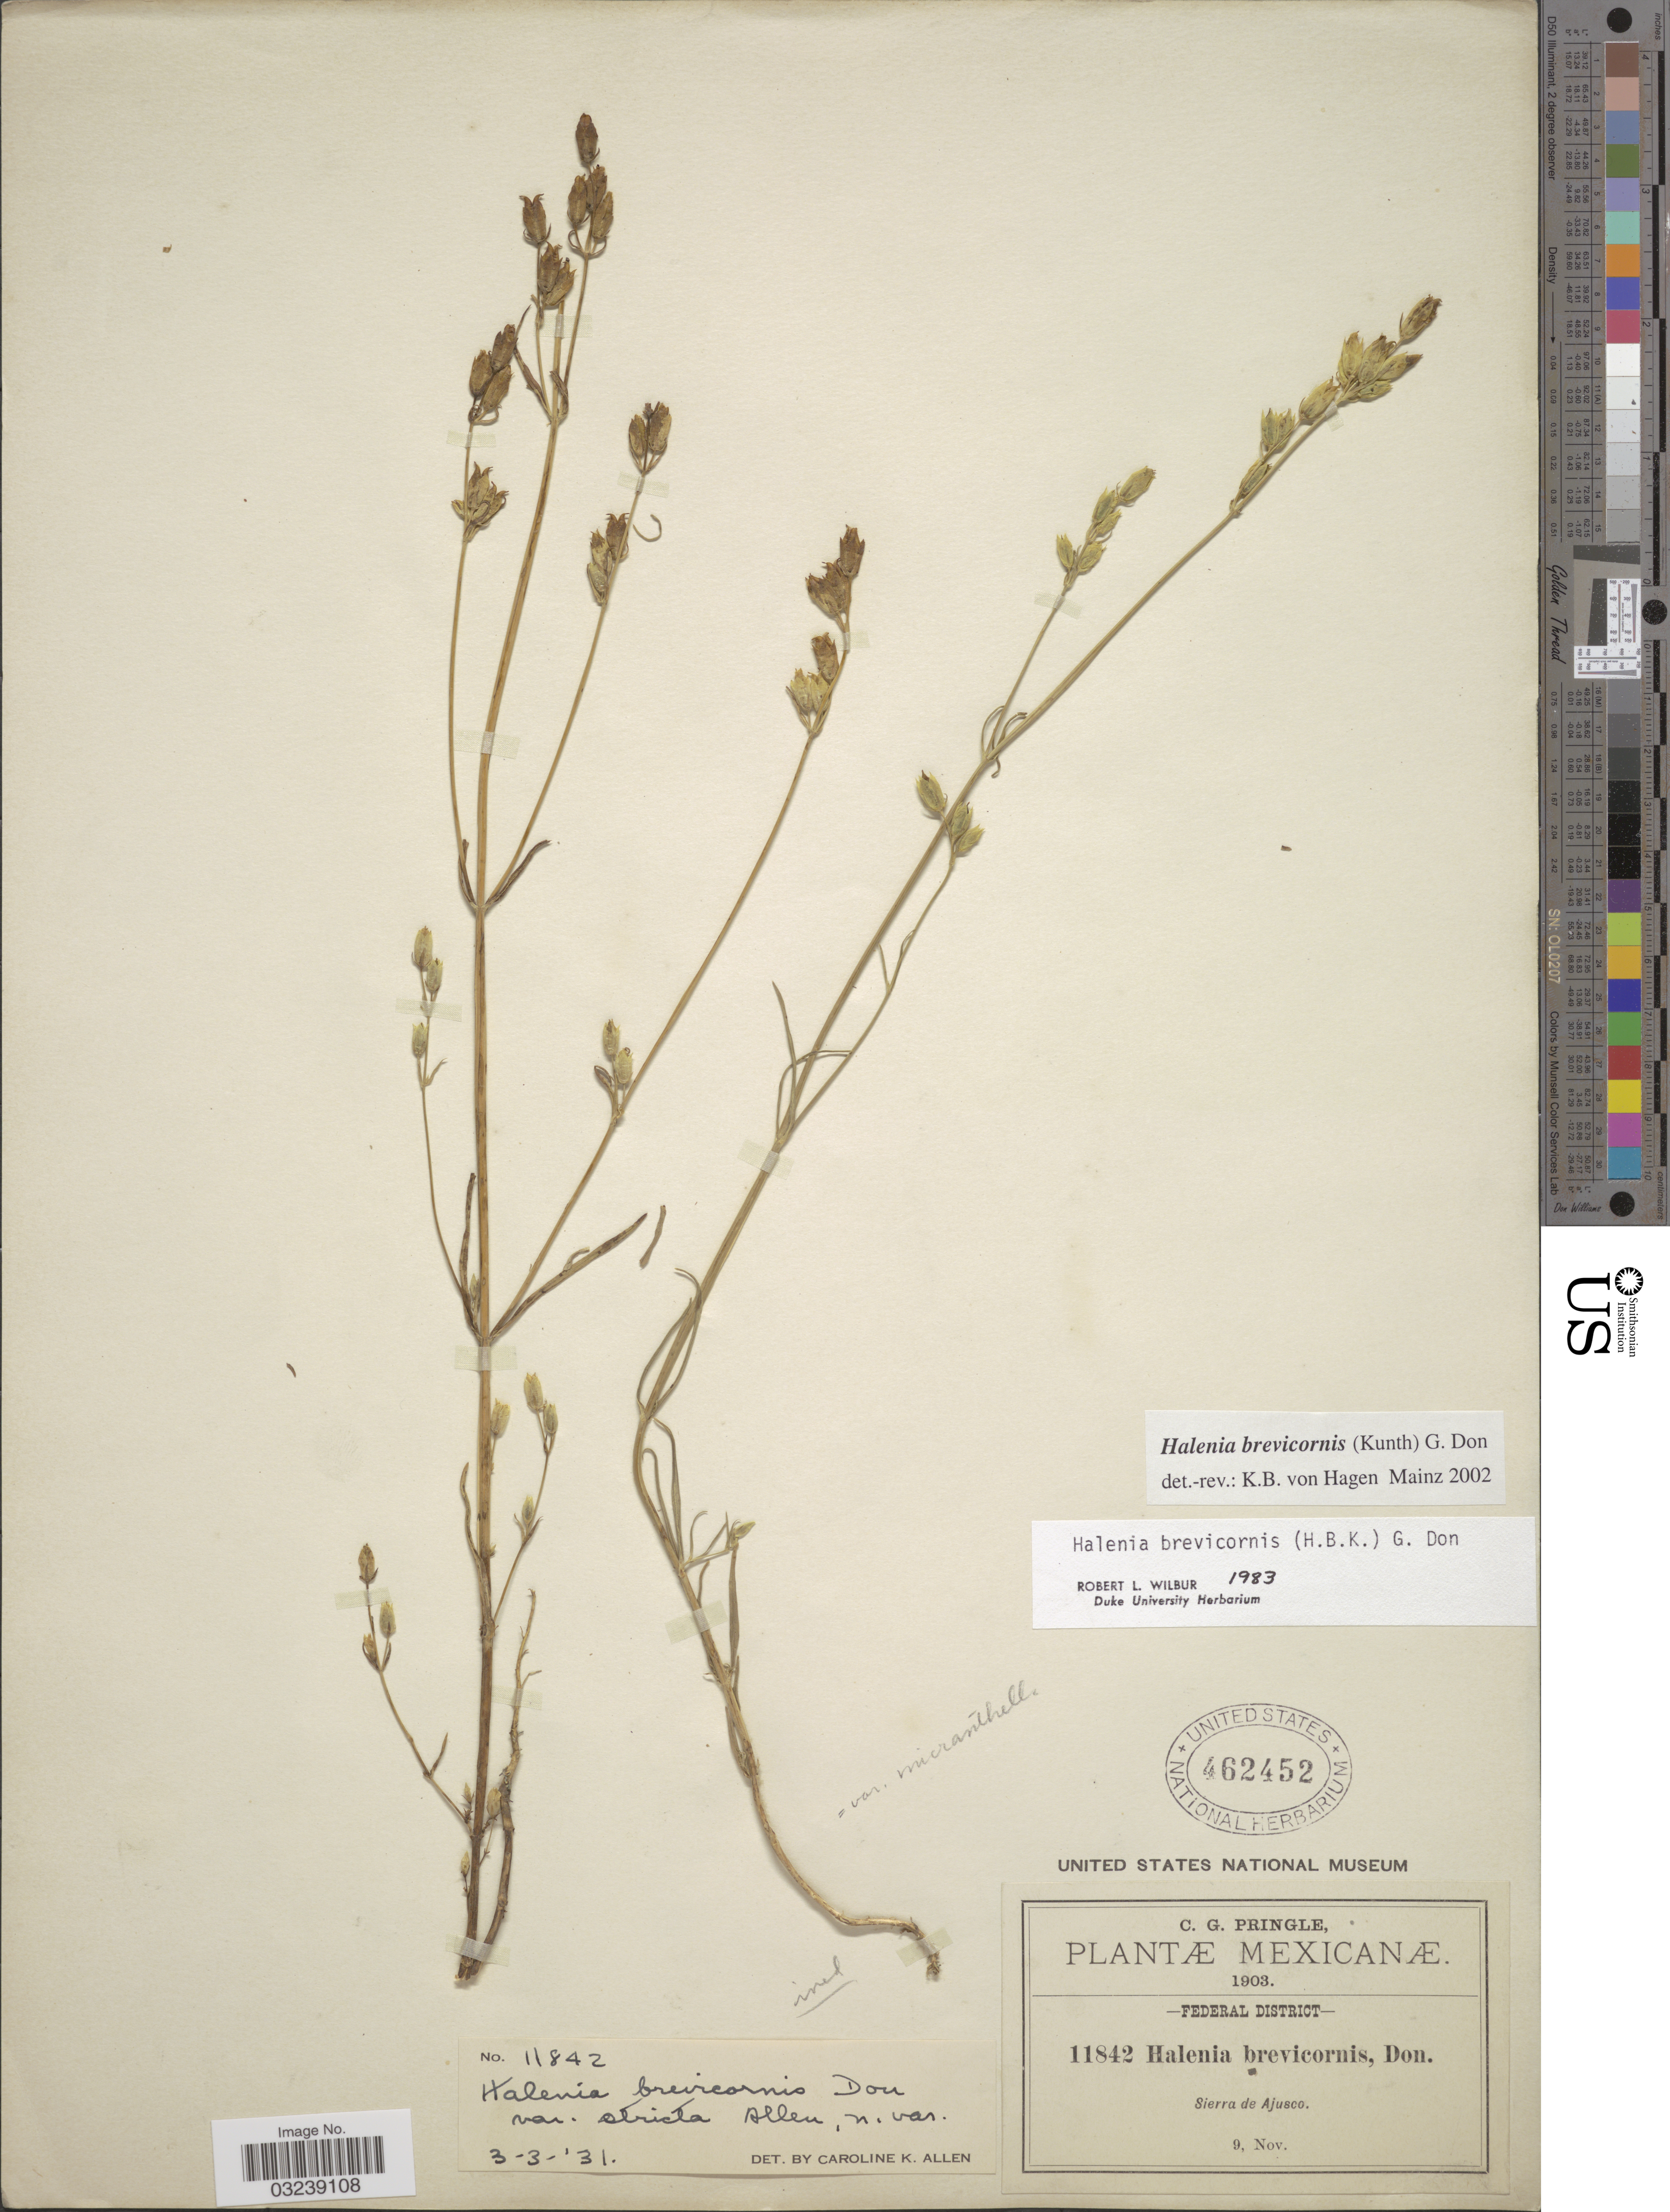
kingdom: Plantae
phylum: Tracheophyta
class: Magnoliopsida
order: Gentianales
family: Gentianaceae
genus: Halenia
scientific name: Halenia brevicornis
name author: (Kunth) G. Don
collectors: C. G. Pringle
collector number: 11842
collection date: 1903-11-09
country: Mexico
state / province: Distrito Federal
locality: Sierra de Ajusco.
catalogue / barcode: US 462452